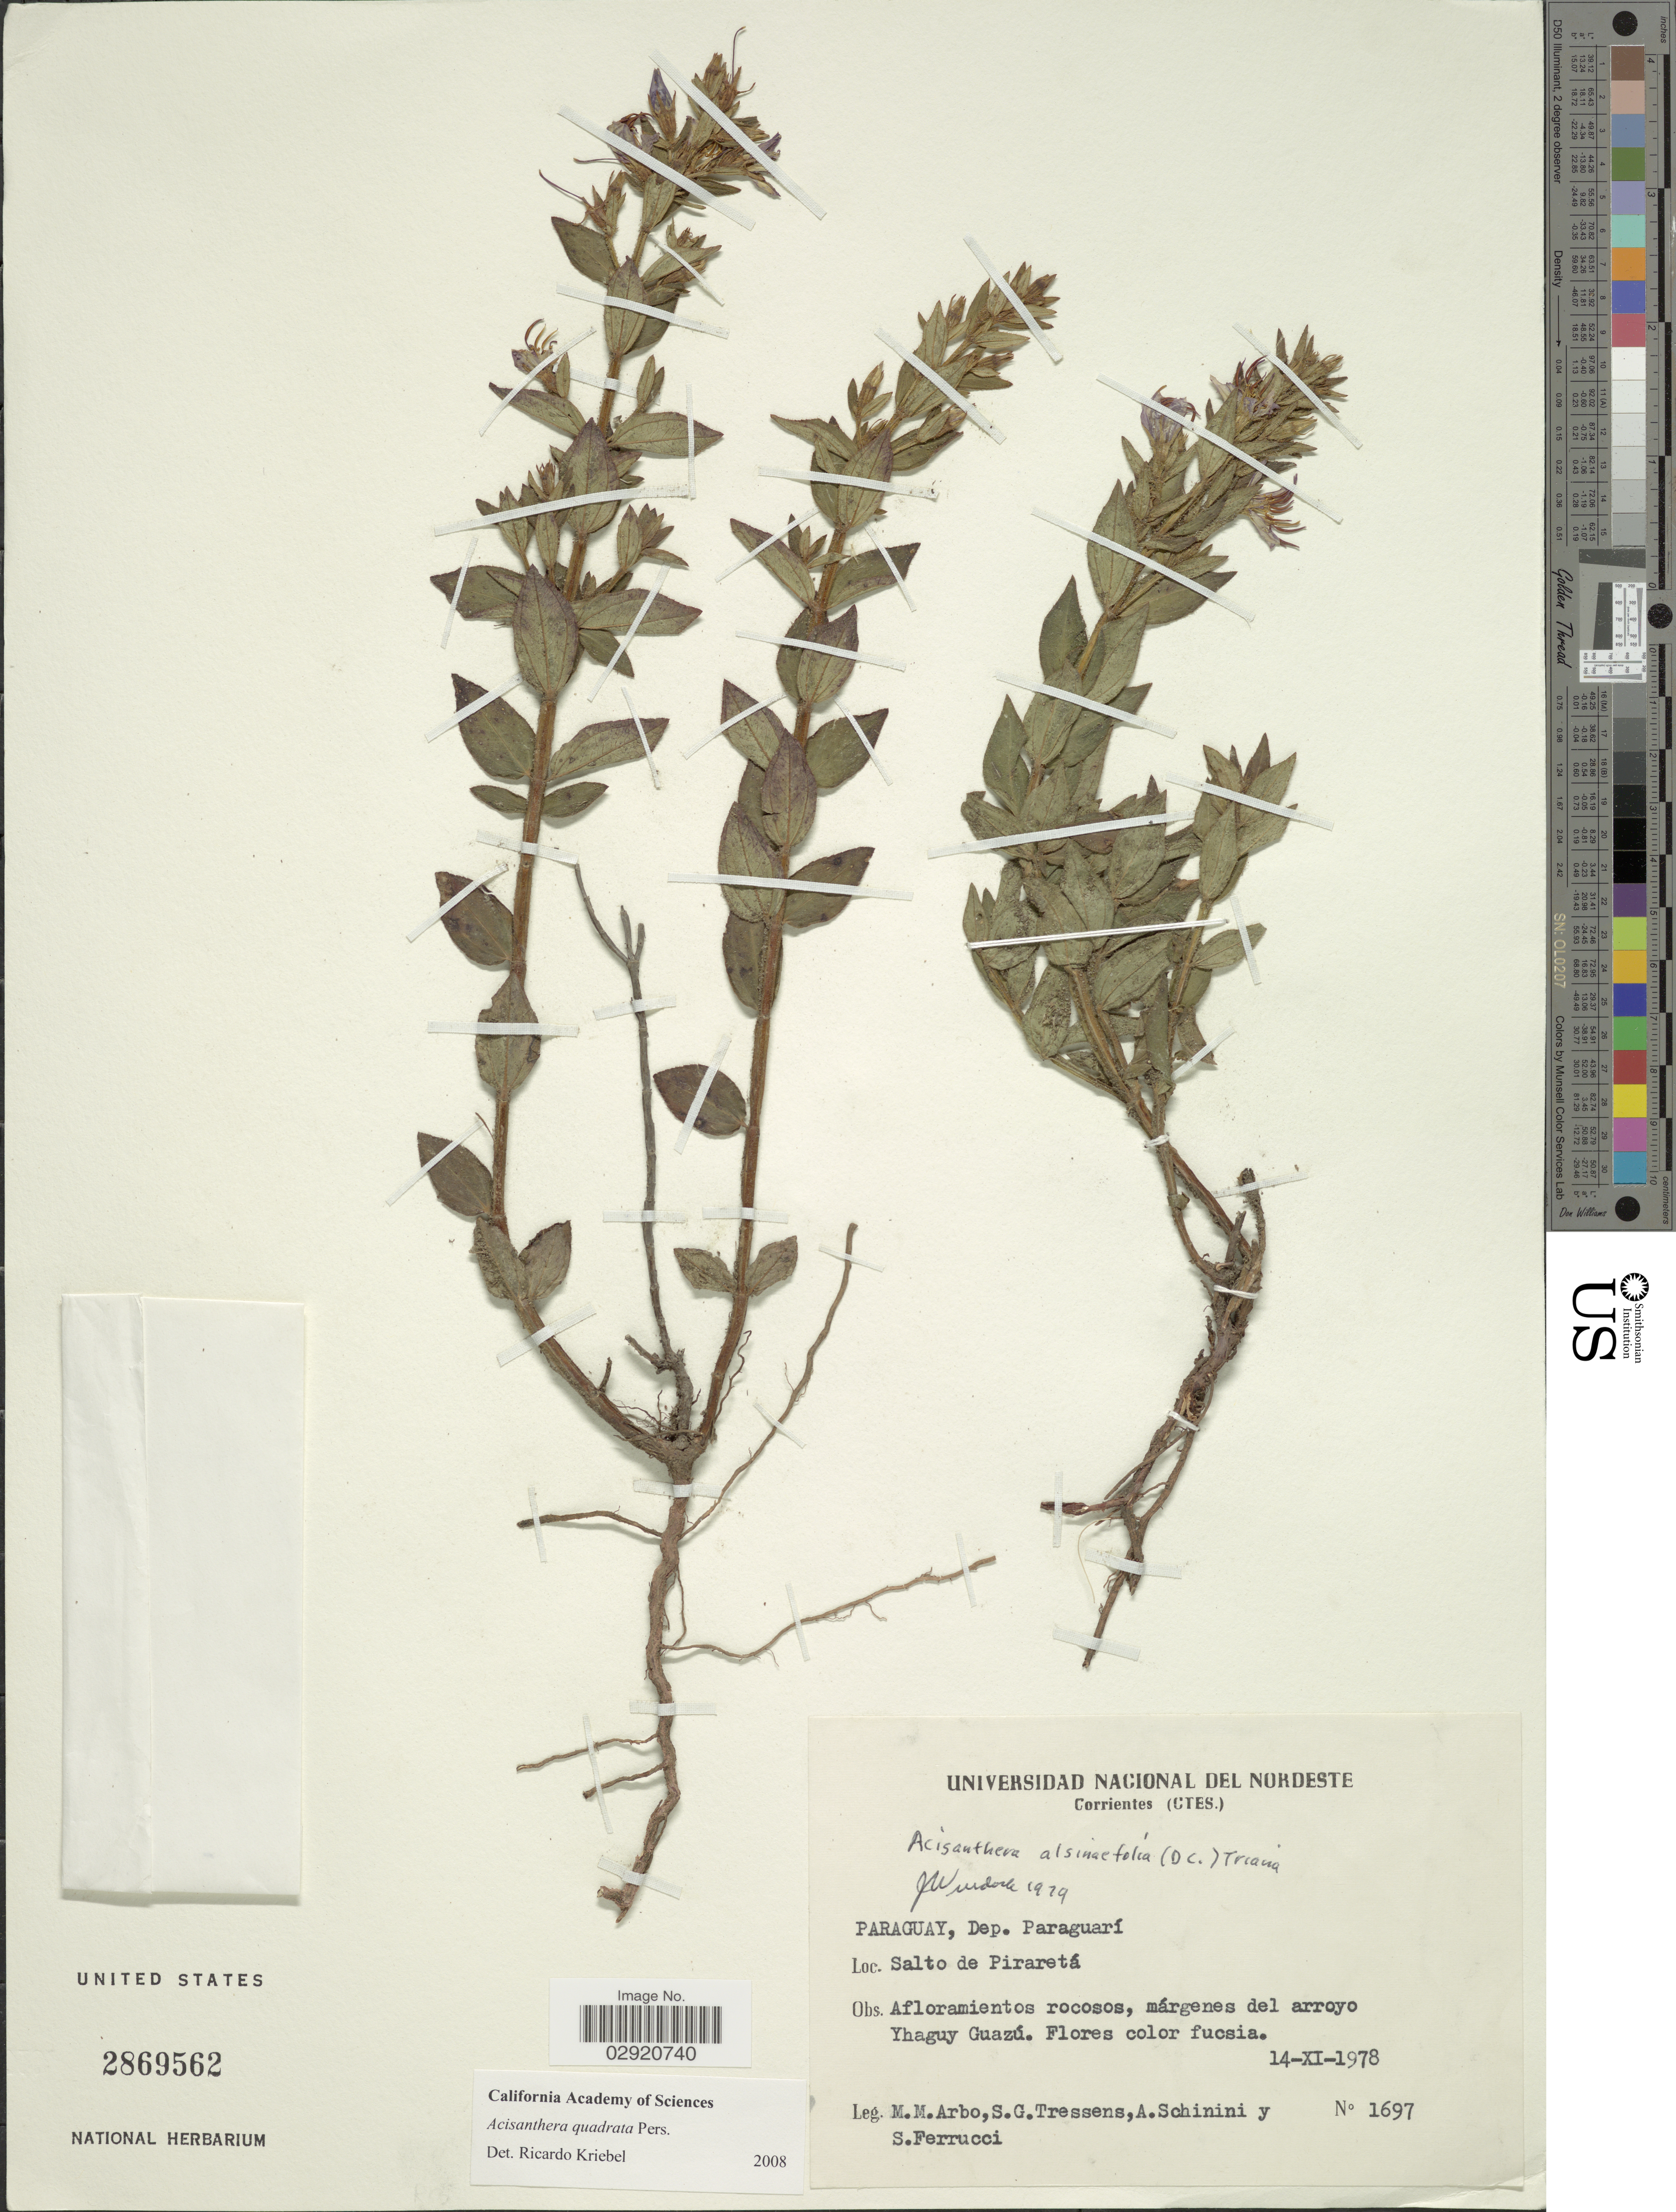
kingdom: Plantae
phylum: Tracheophyta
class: Magnoliopsida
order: Myrtales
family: Melastomataceae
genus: Acisanthera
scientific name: Acisanthera alsinefolia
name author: (DC.) Triana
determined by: Nunes da Silva, Diego, (RB), Jardim Botanico do Rio de Janeiro - Herbario (BRAZIL)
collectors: M. M. Arbo, S. Tressens, A. Schinini & S. Ferrucci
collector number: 1697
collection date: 1978-11-14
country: Paraguay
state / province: Paraguari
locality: Dep. Paraguarí. Salto de Piraretá. Márgenes del arroyo Yhaguy Guazú.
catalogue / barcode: US 2869562